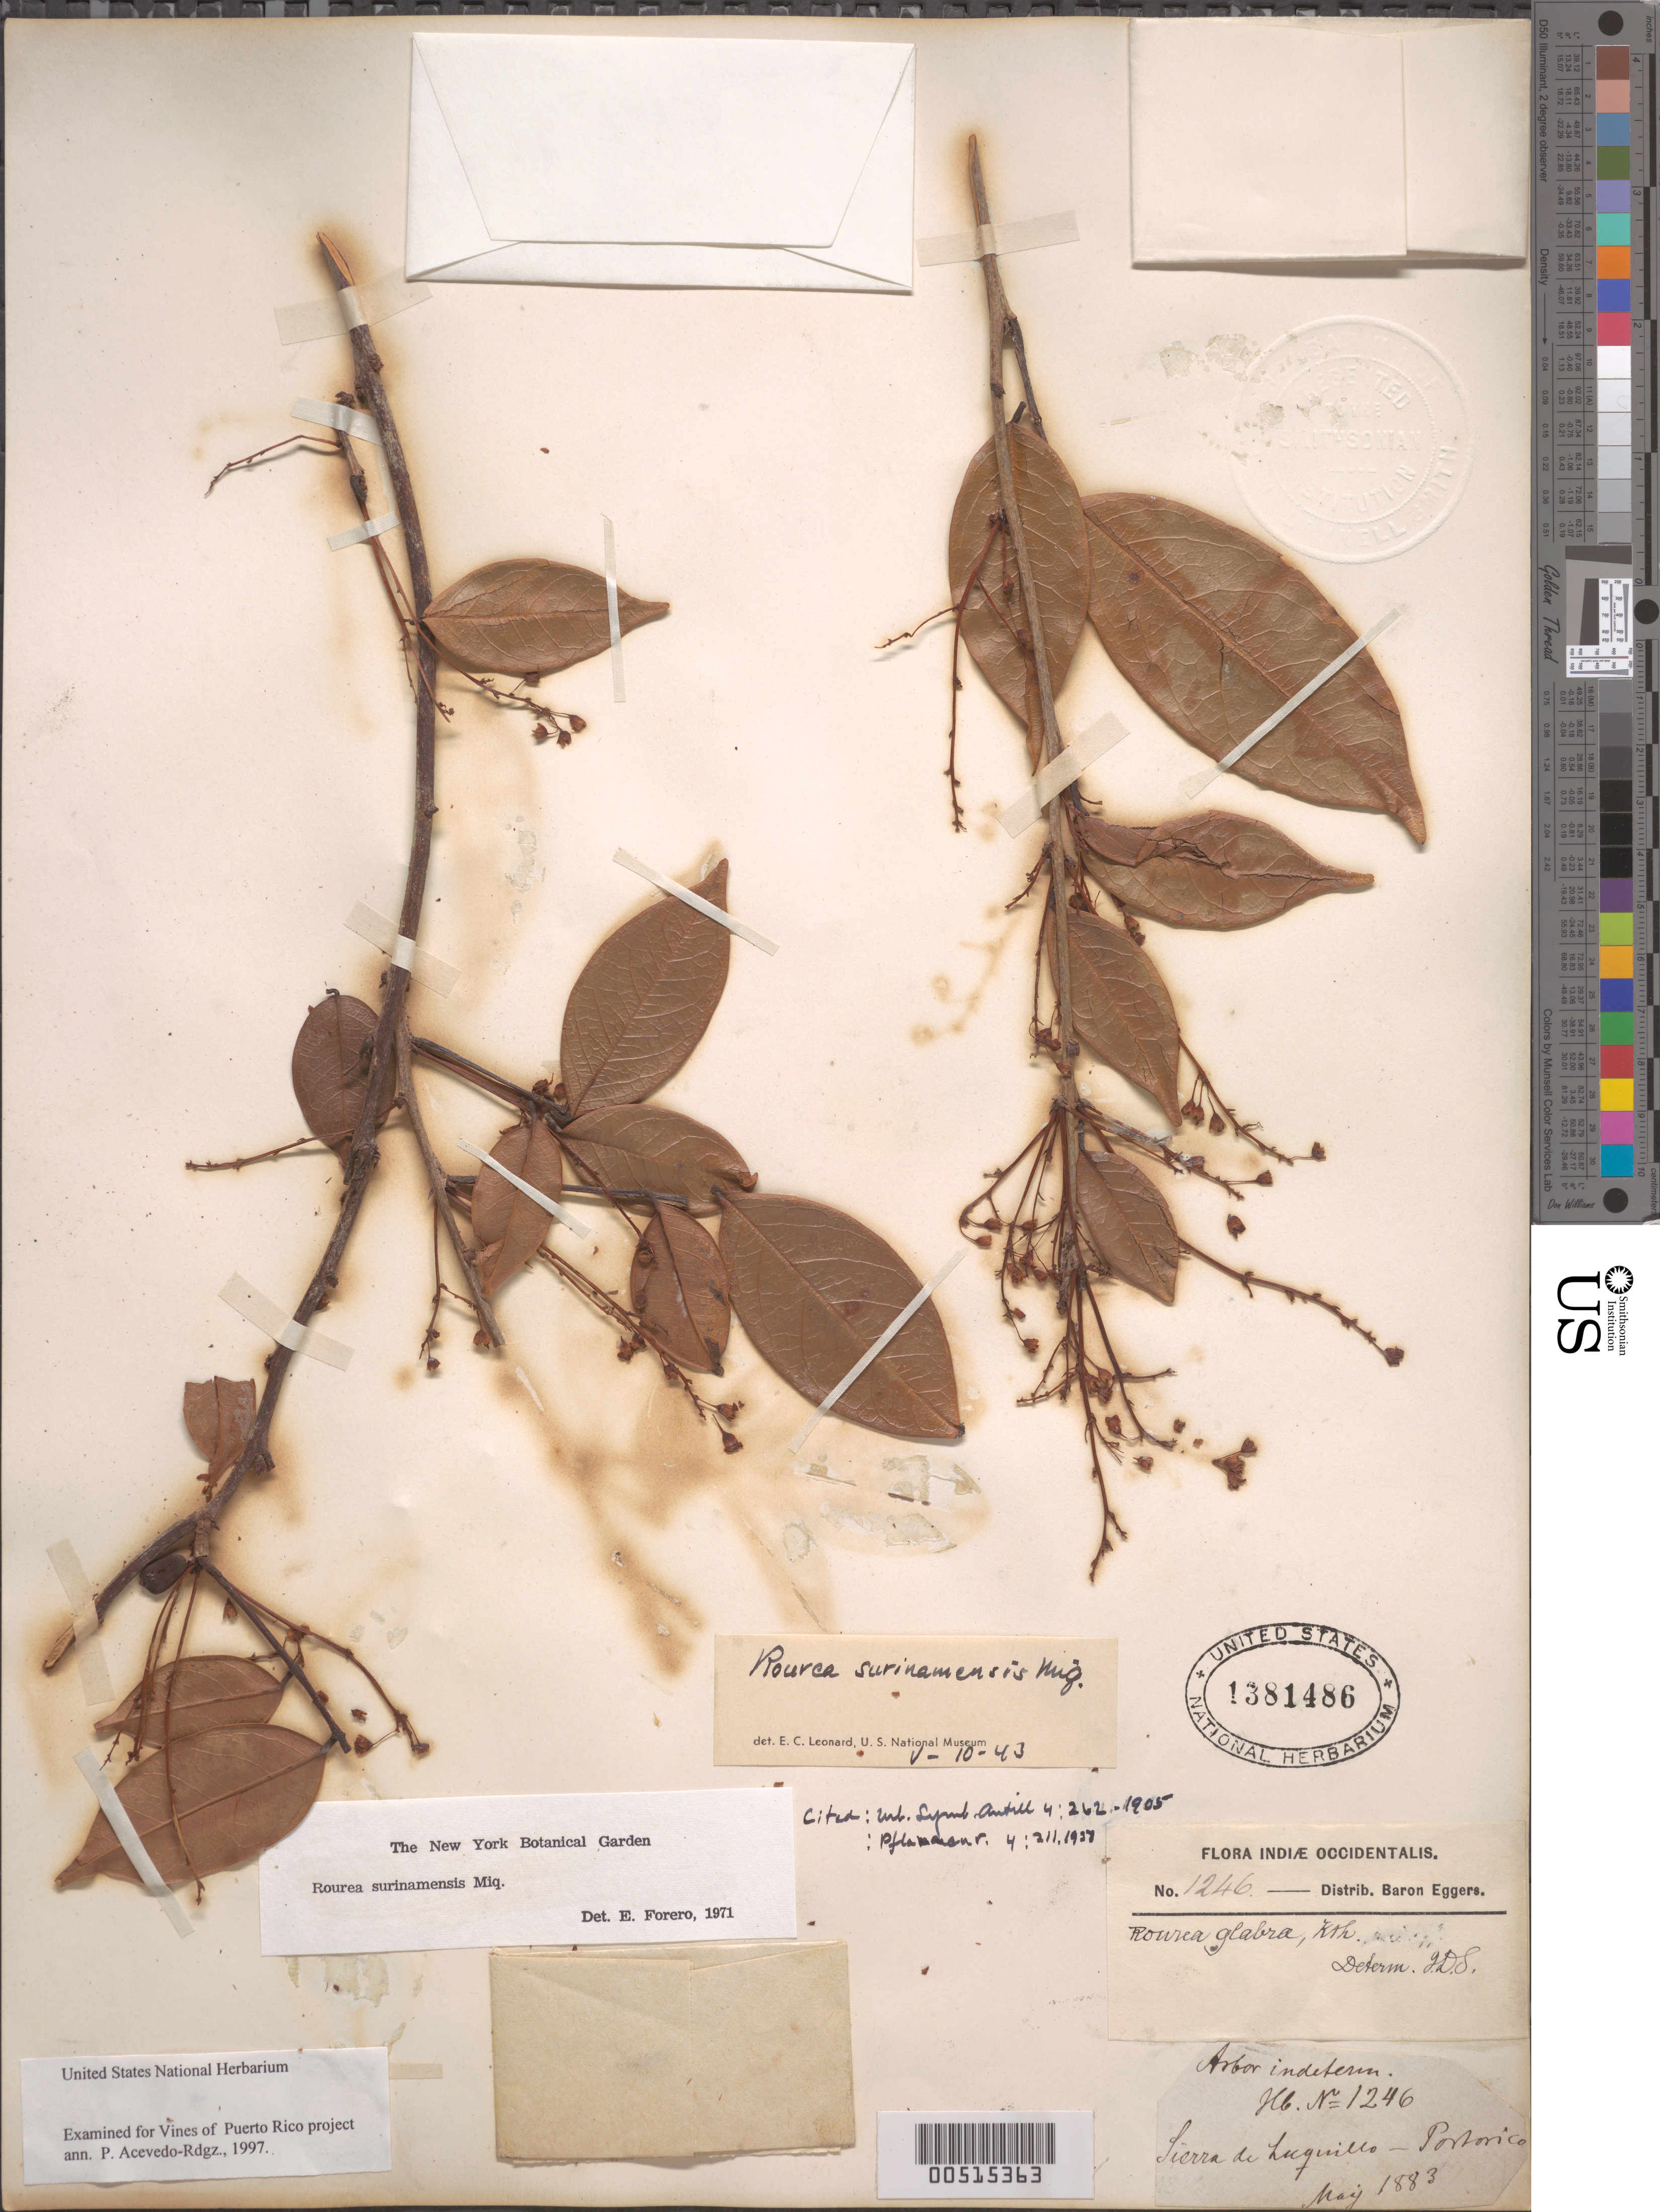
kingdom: Plantae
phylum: Tracheophyta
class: Magnoliopsida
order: Oxalidales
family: Connaraceae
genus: Rourea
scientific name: Rourea surinamensis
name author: Miq.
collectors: H. F. A. von Eggers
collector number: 1246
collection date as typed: May 1883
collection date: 1883-05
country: Puerto Rico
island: Greater Antilles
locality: Sierra de Luquillo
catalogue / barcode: US 1381486